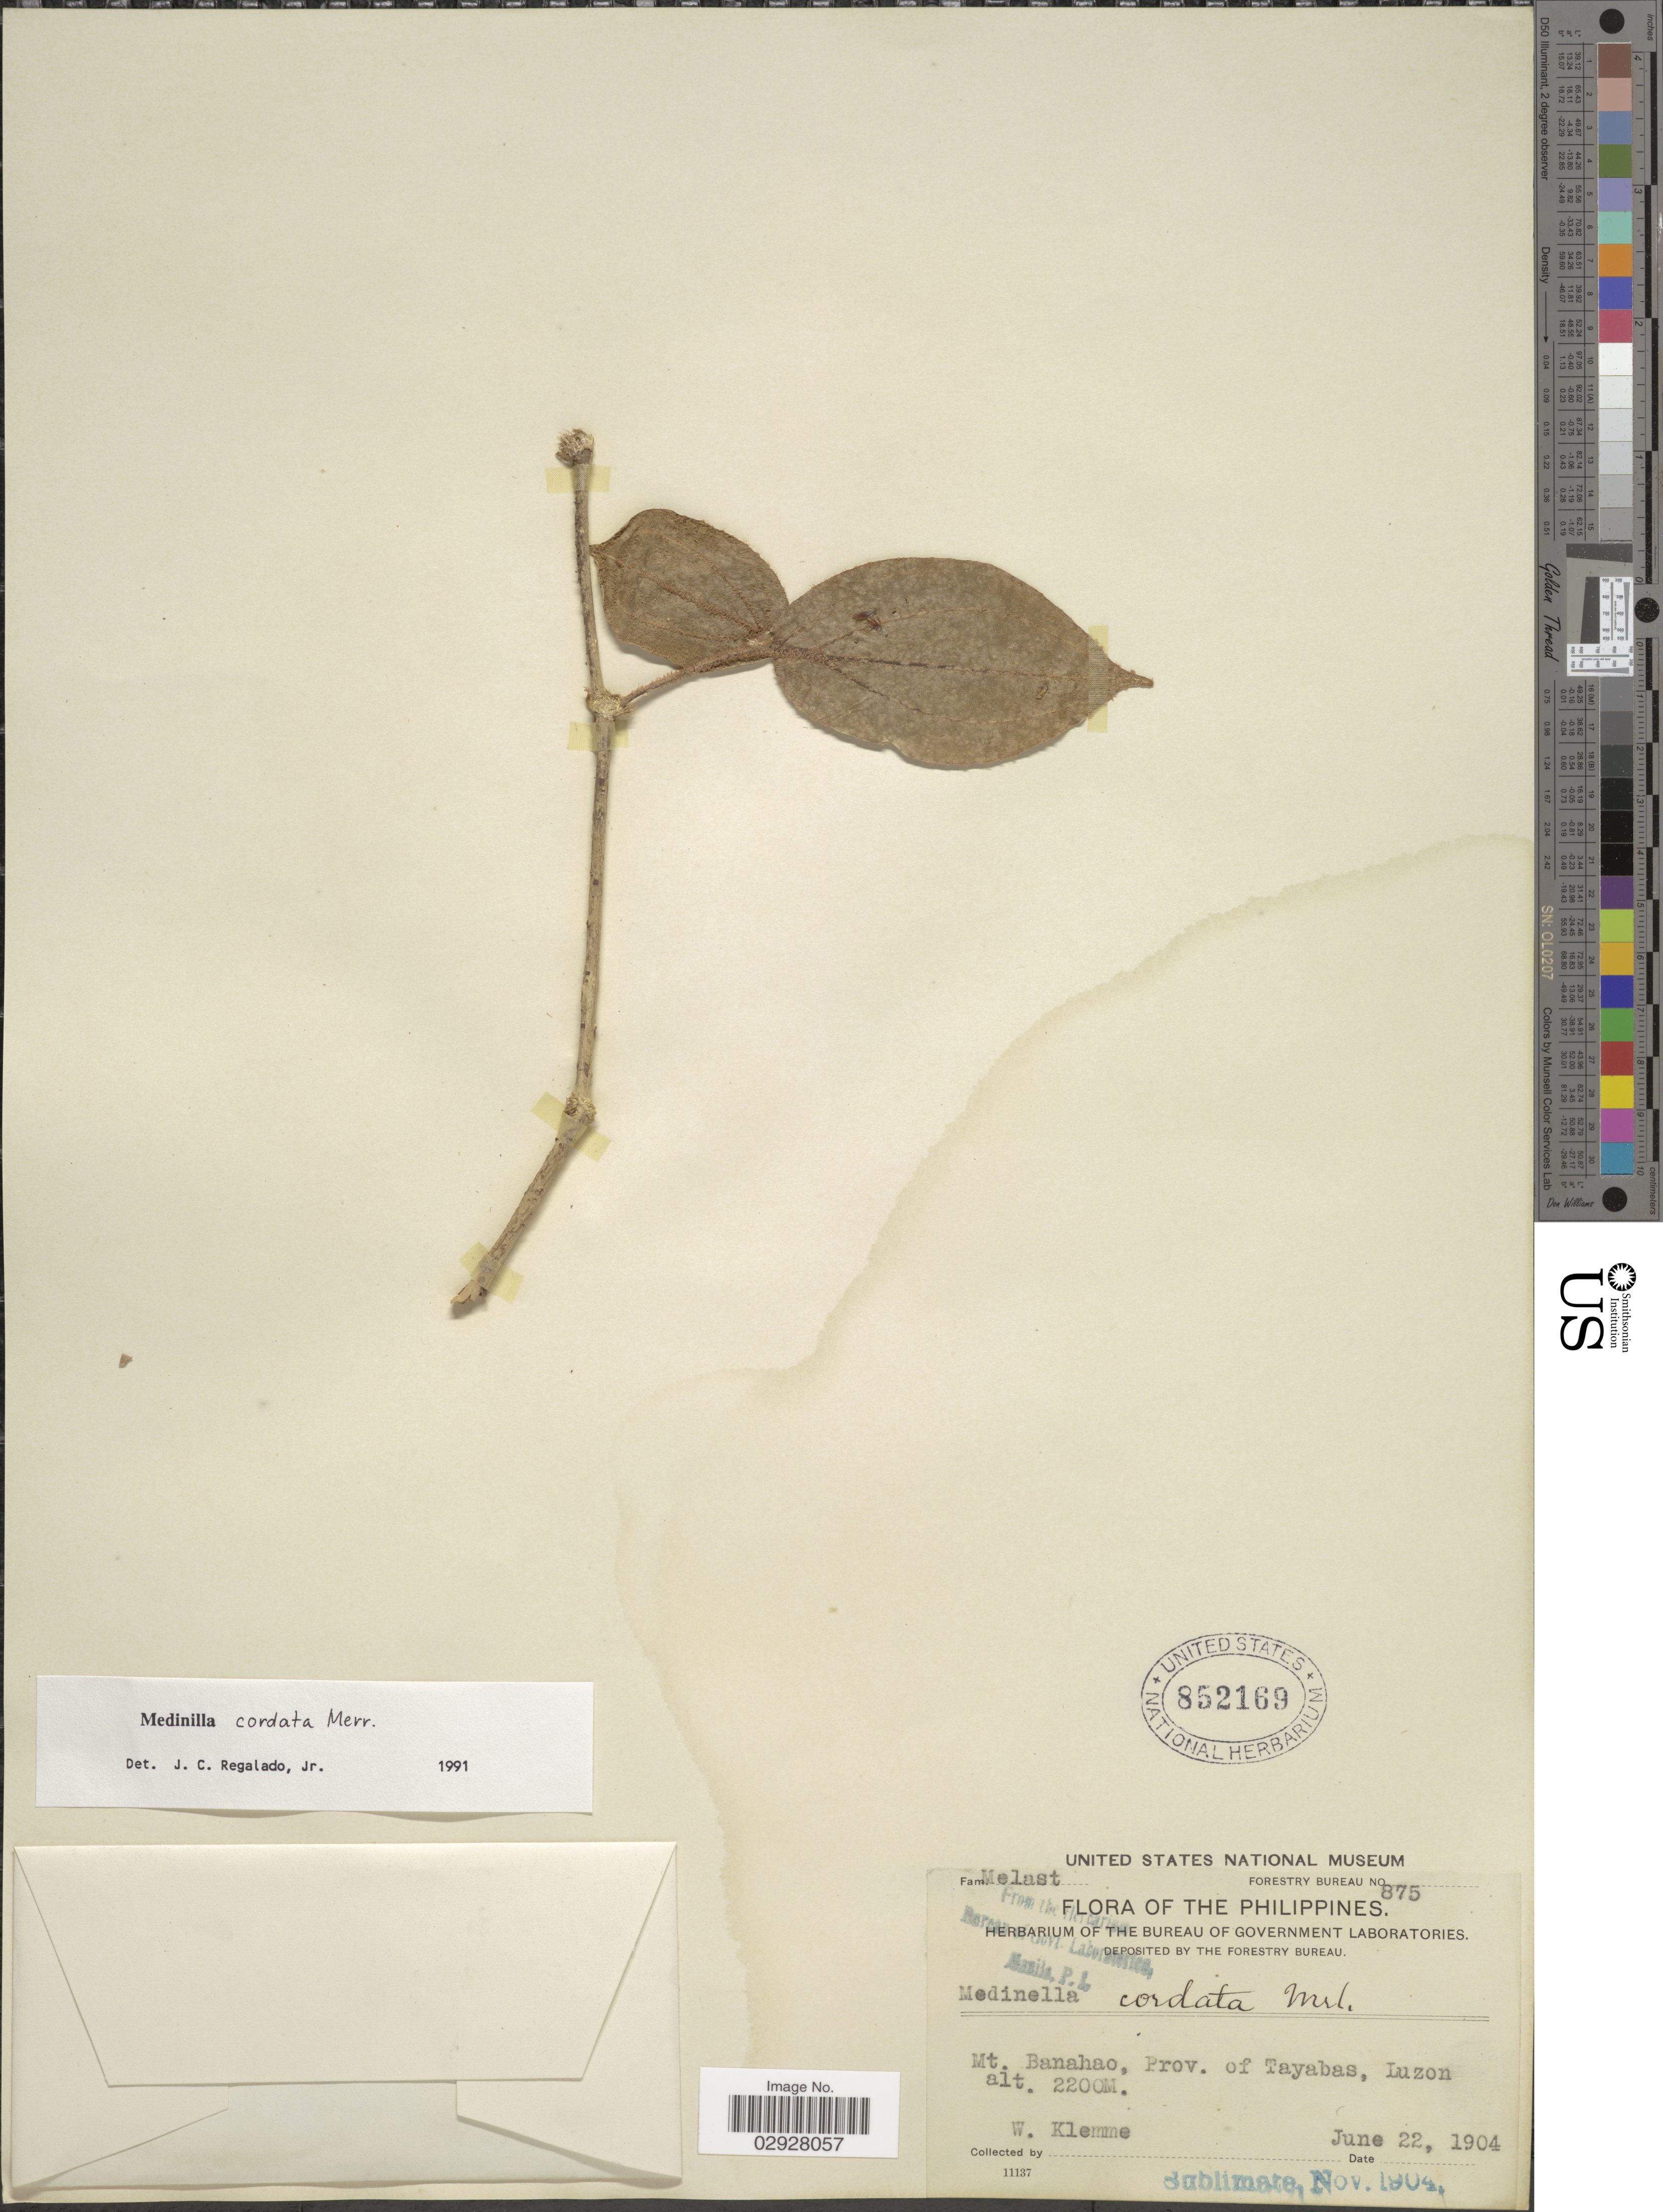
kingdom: Plantae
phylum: Tracheophyta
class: Magnoliopsida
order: Myrtales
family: Melastomataceae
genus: Medinilla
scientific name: Medinilla cordata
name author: Merr.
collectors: W. Klemme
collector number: Forestry Bureau 875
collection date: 1904-06-22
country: Philippines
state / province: Calabarzon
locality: Mt. Banahao, Prov. of Tayabas, Luzon.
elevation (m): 2200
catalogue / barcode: US 852169